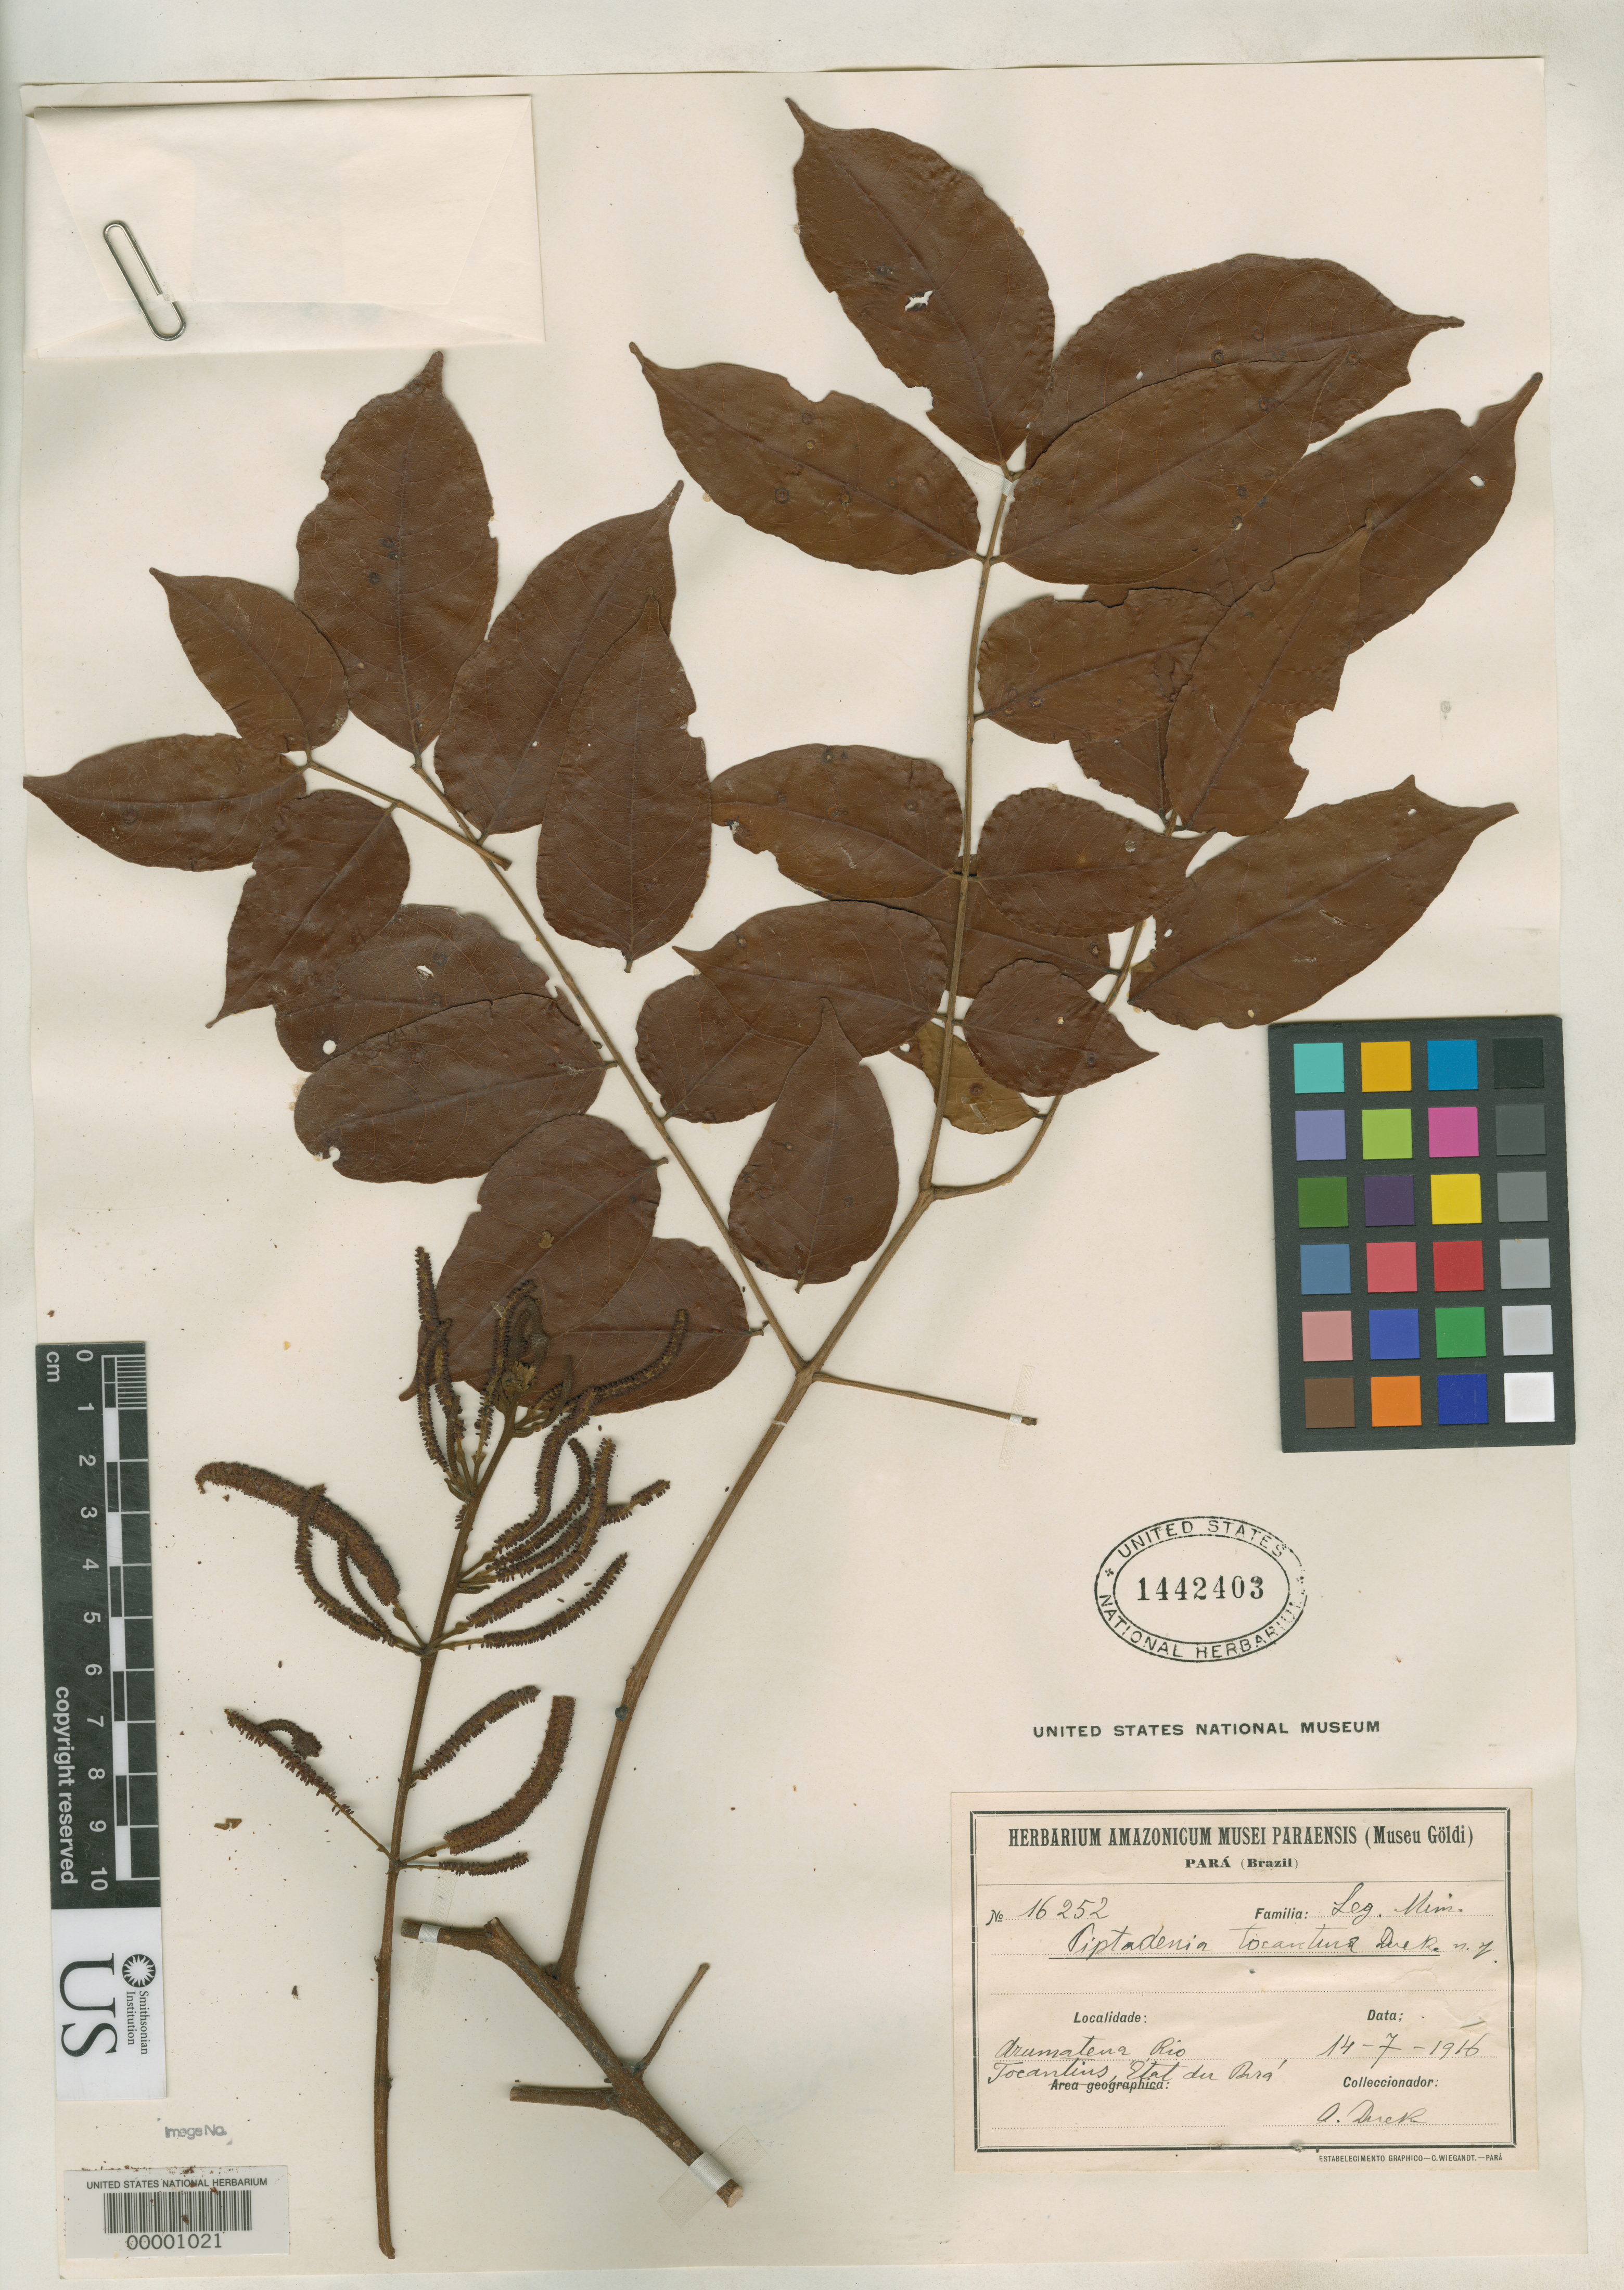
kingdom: Plantae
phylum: Tracheophyta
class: Magnoliopsida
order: Fabales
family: Fabaceae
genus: Piptadenia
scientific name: Piptadenia tocantina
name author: Ducke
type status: Isotype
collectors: A. Ducke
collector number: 16252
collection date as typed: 14 Jul 1916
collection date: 1916-07-14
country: Brazil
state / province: Pará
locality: Rio Tocantins.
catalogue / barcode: US 1442403